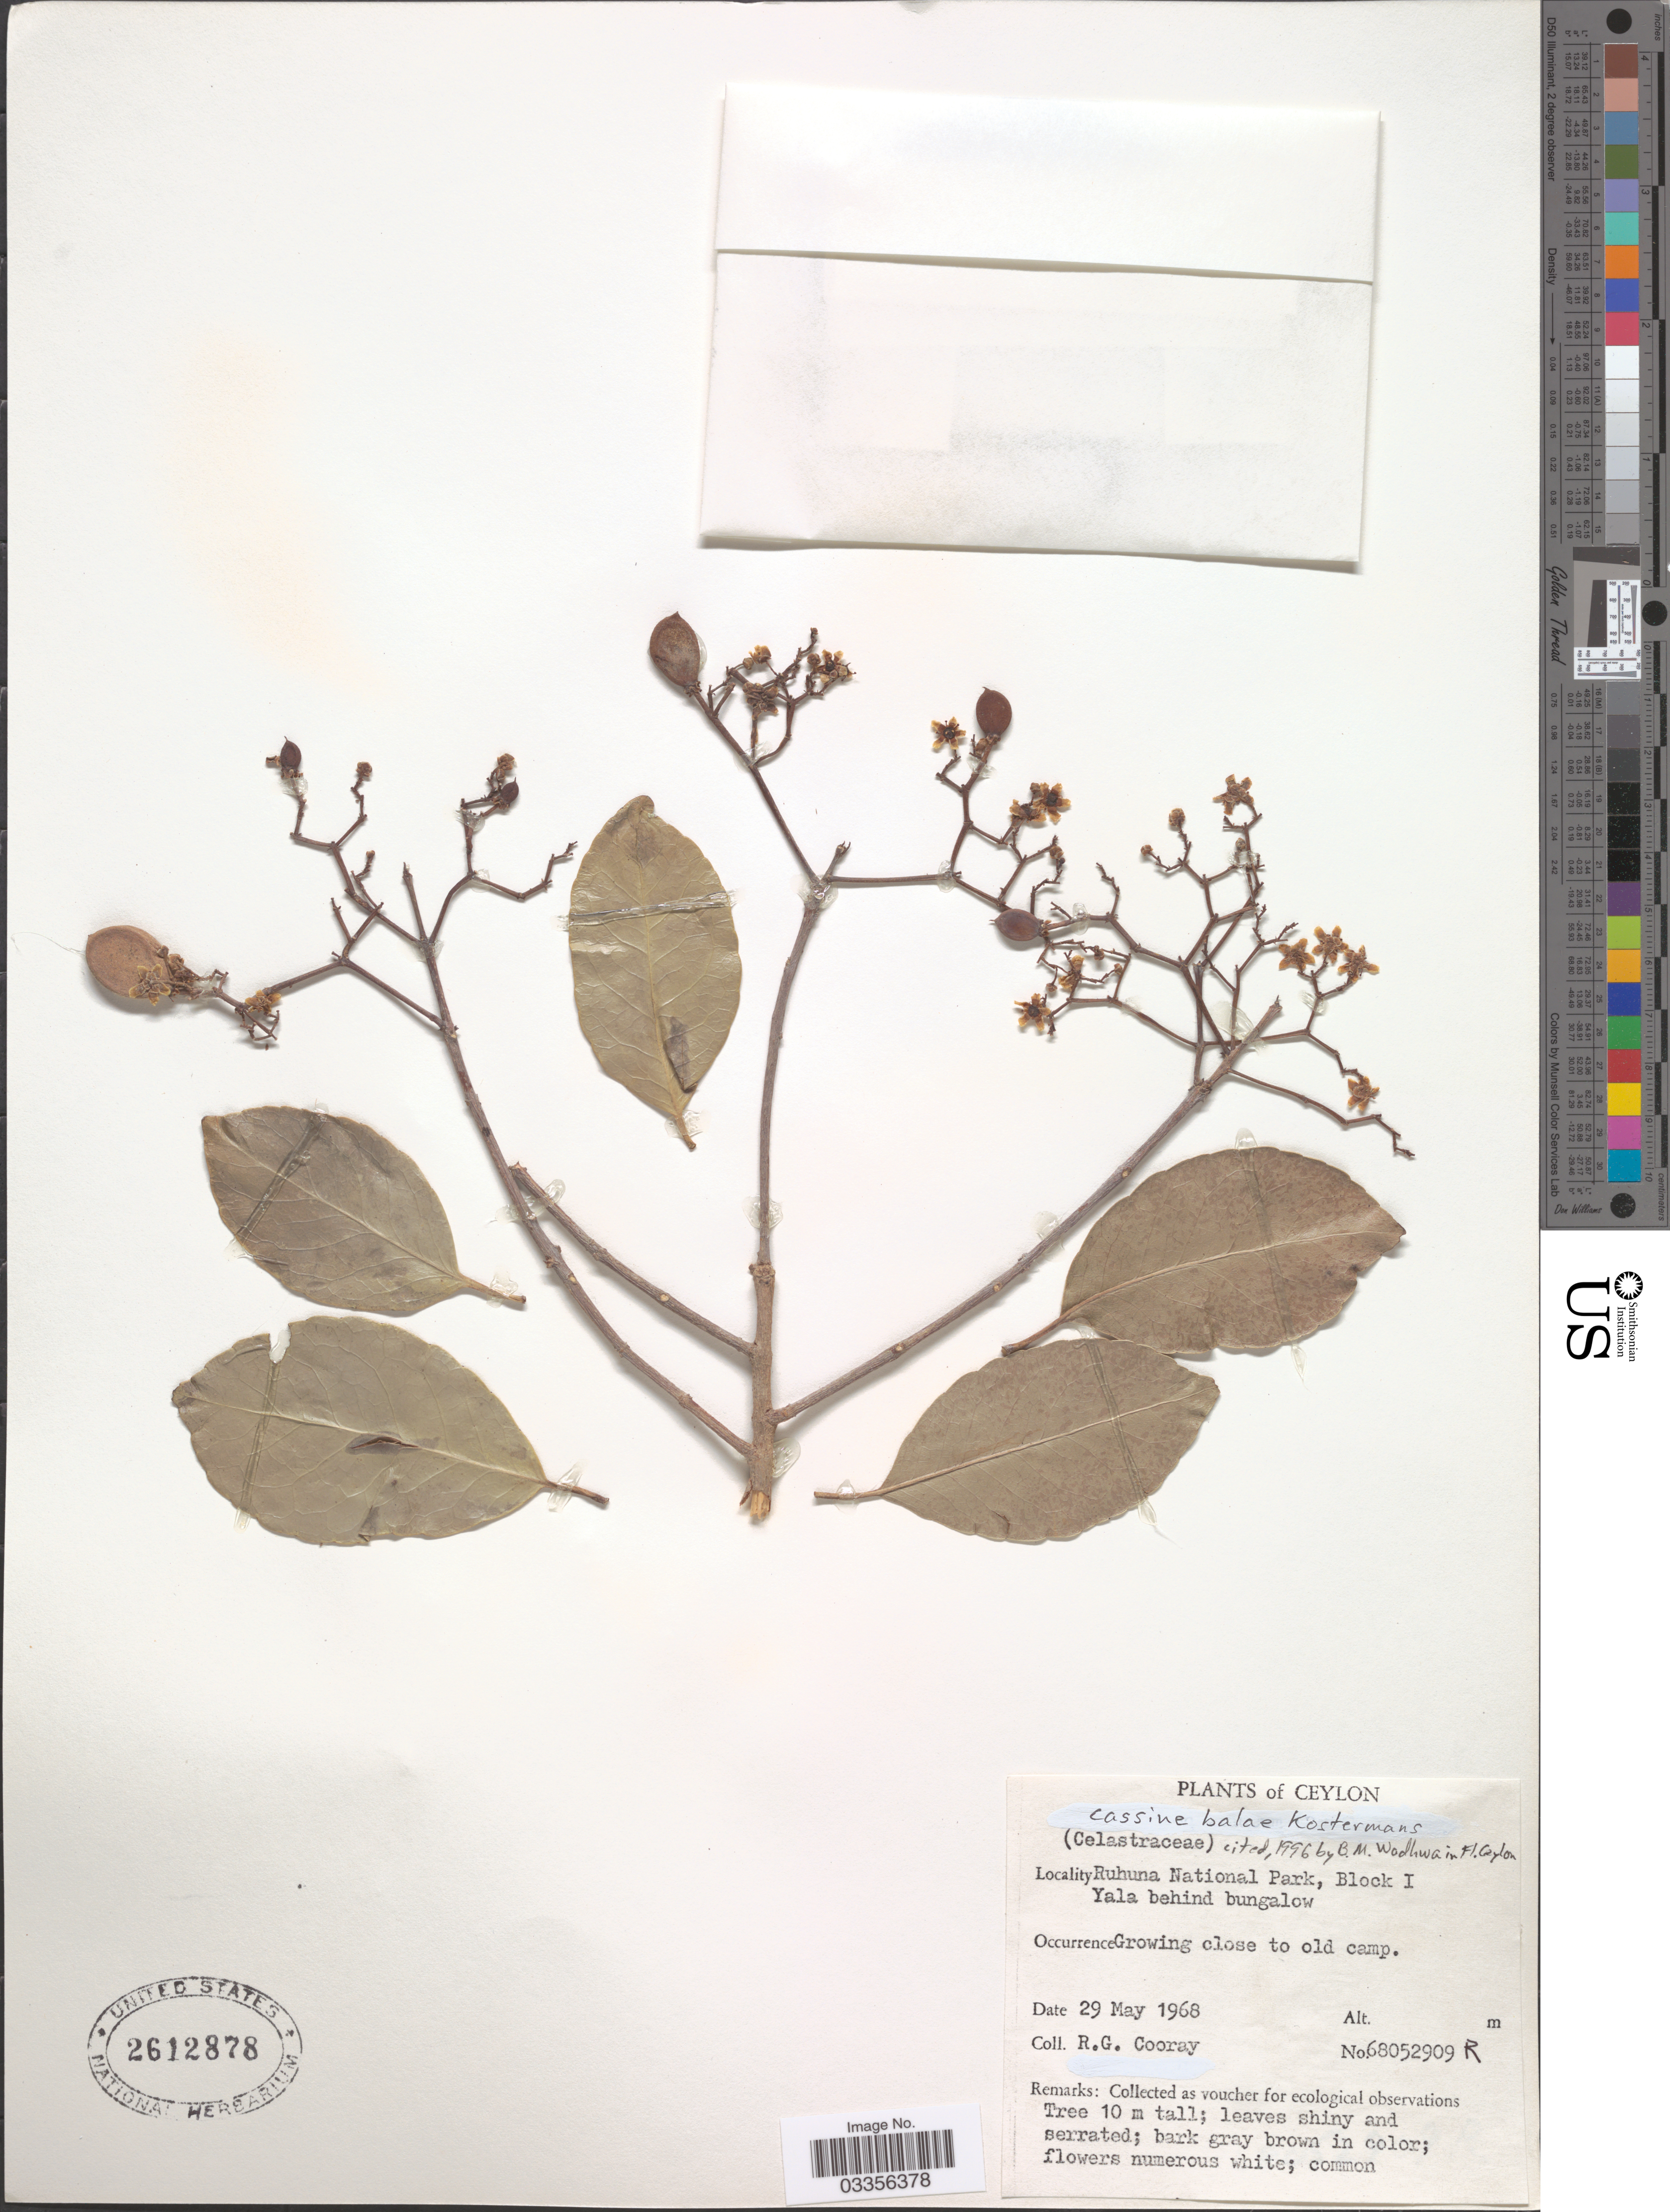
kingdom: Plantae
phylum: Tracheophyta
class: Magnoliopsida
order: Celastrales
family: Celastraceae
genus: Cassine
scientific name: Cassine balae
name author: Kosterm.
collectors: R. Cooray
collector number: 68052909 R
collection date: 1968-05-29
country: Sri Lanka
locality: Ceylon. Ruhuna National Park, Block 1. Yala behind bungalow.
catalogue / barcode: US 2612878